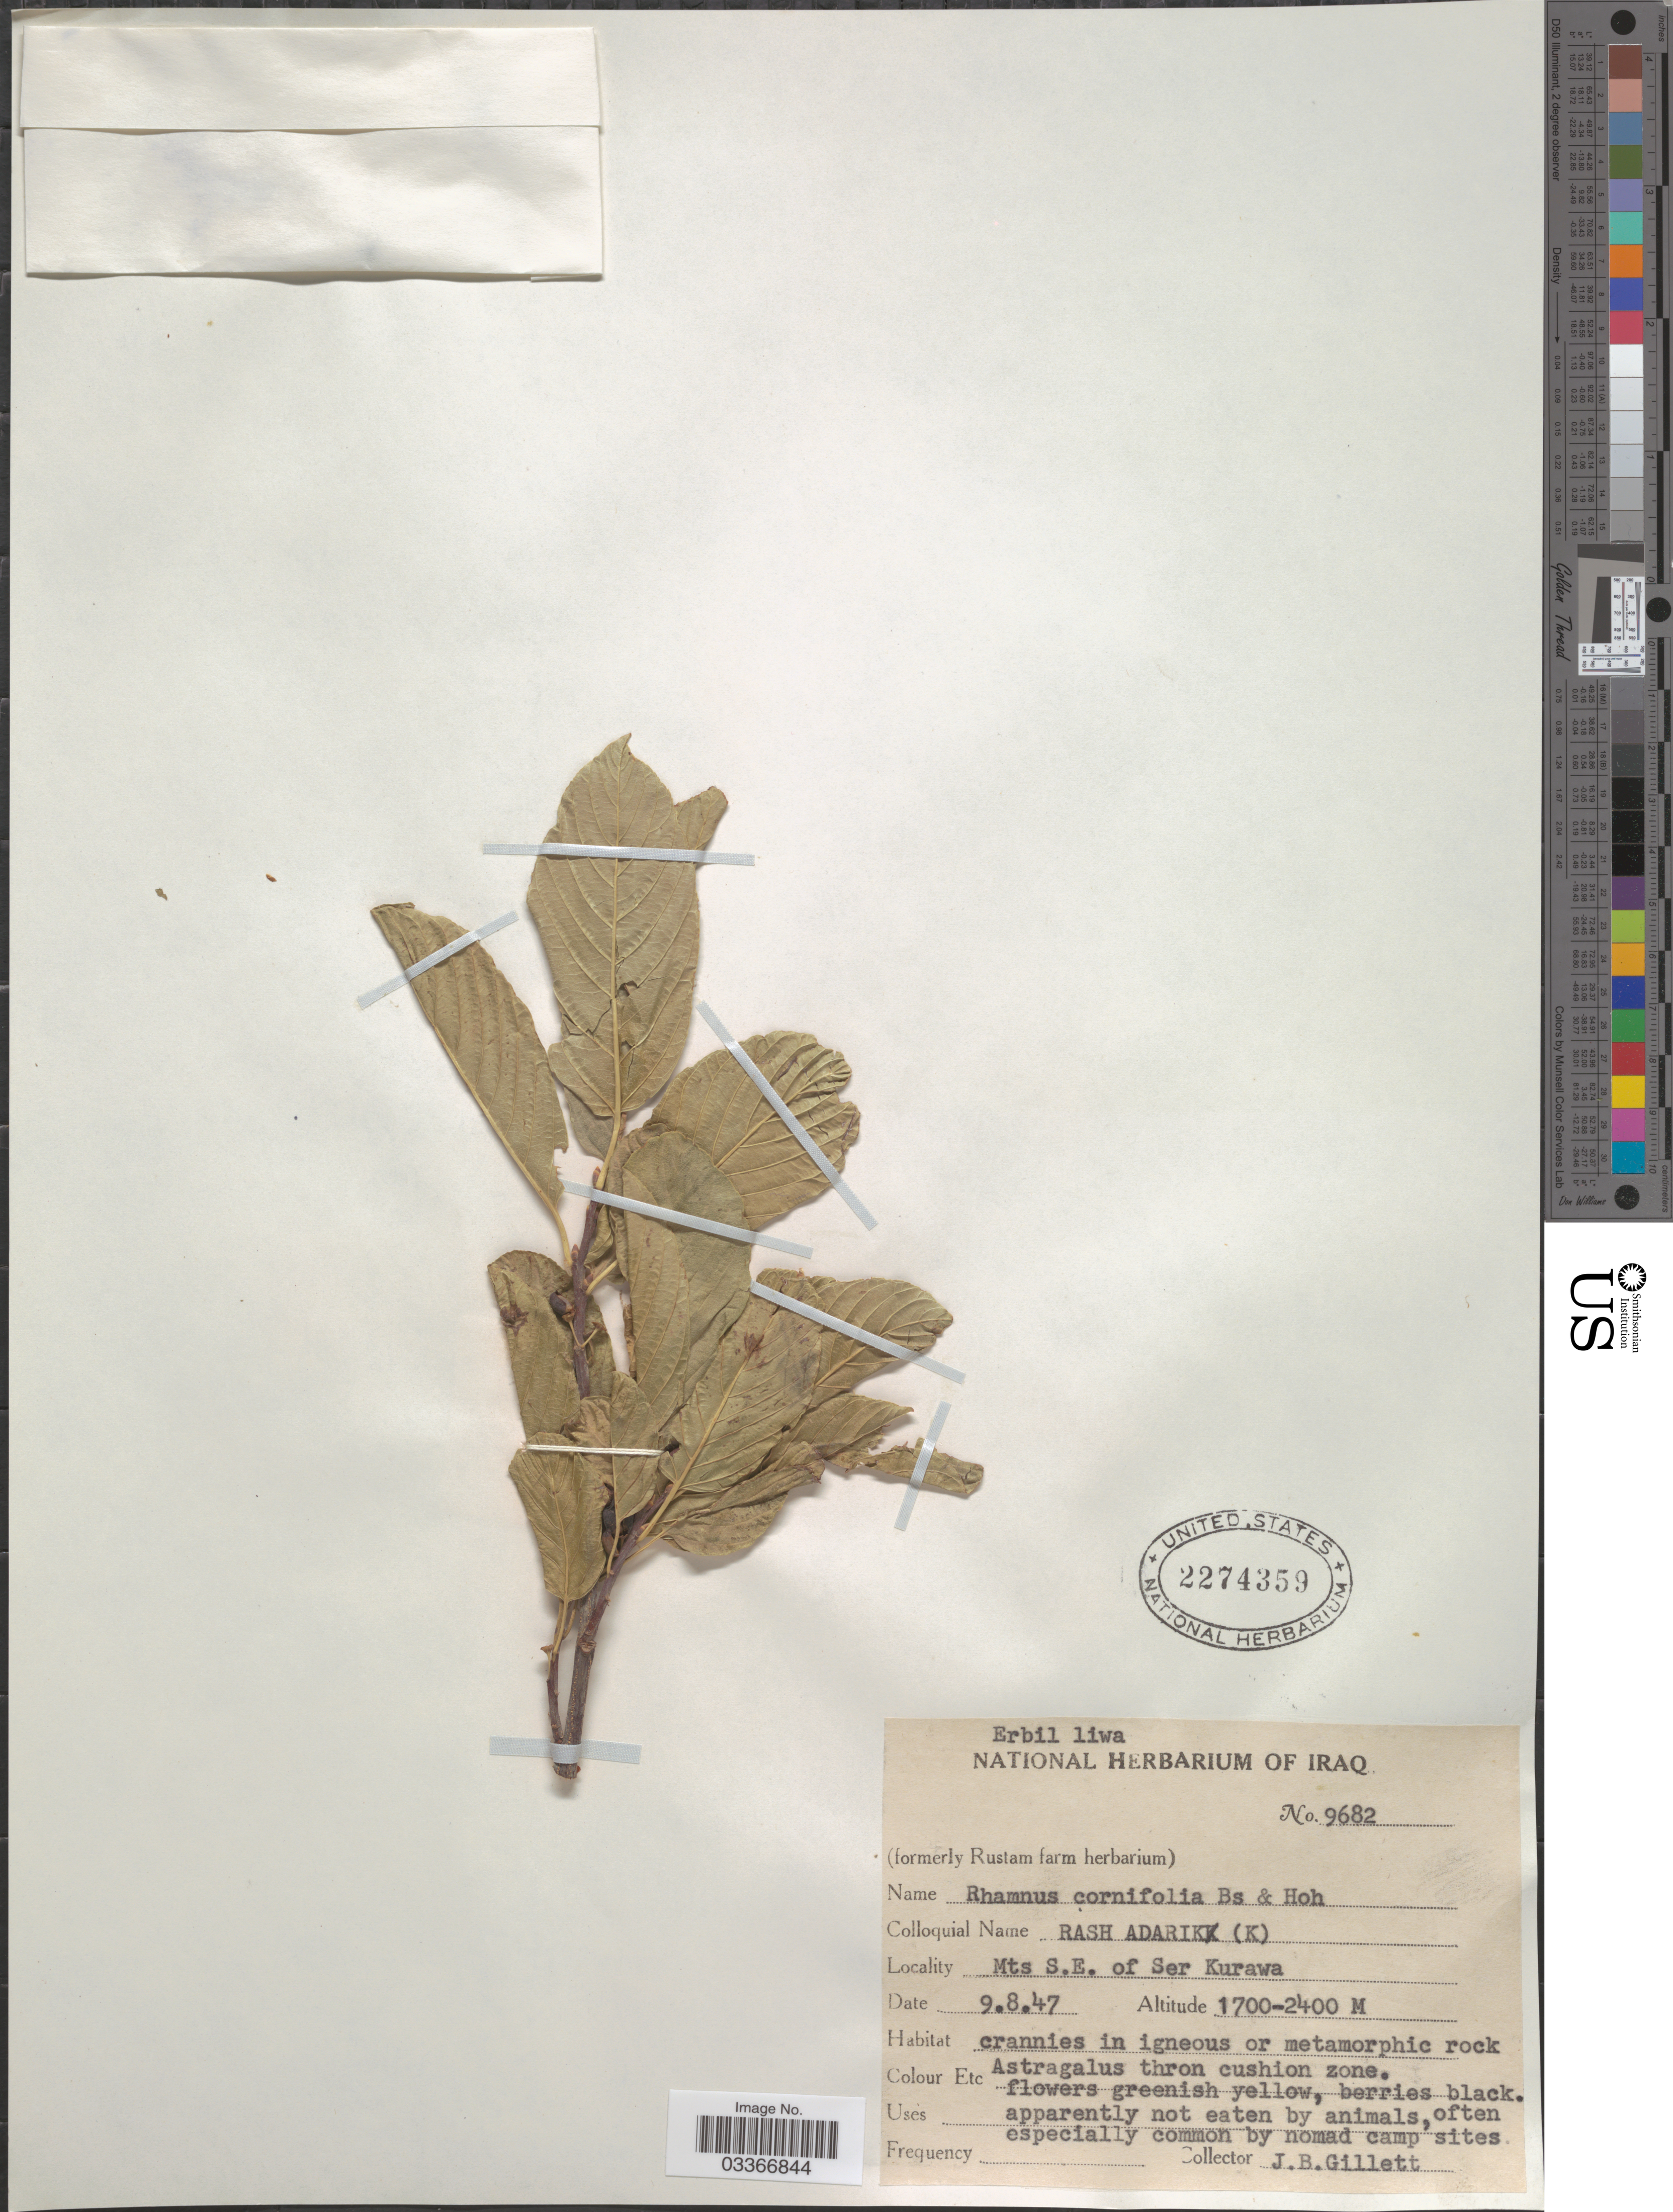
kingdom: Plantae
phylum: Tracheophyta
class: Magnoliopsida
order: Rosales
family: Rhamnaceae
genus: Rhamnus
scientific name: Rhamnus cornifolia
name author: Boiss. & Hohen.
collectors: J. B. Gillett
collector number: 9682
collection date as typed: Transcribed d/m/y: 9/8/47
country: Iraq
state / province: Arbīl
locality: Erbil liwa. Mts. S. E. of Ser Kurawa.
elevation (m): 1700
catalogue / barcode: US 2274359